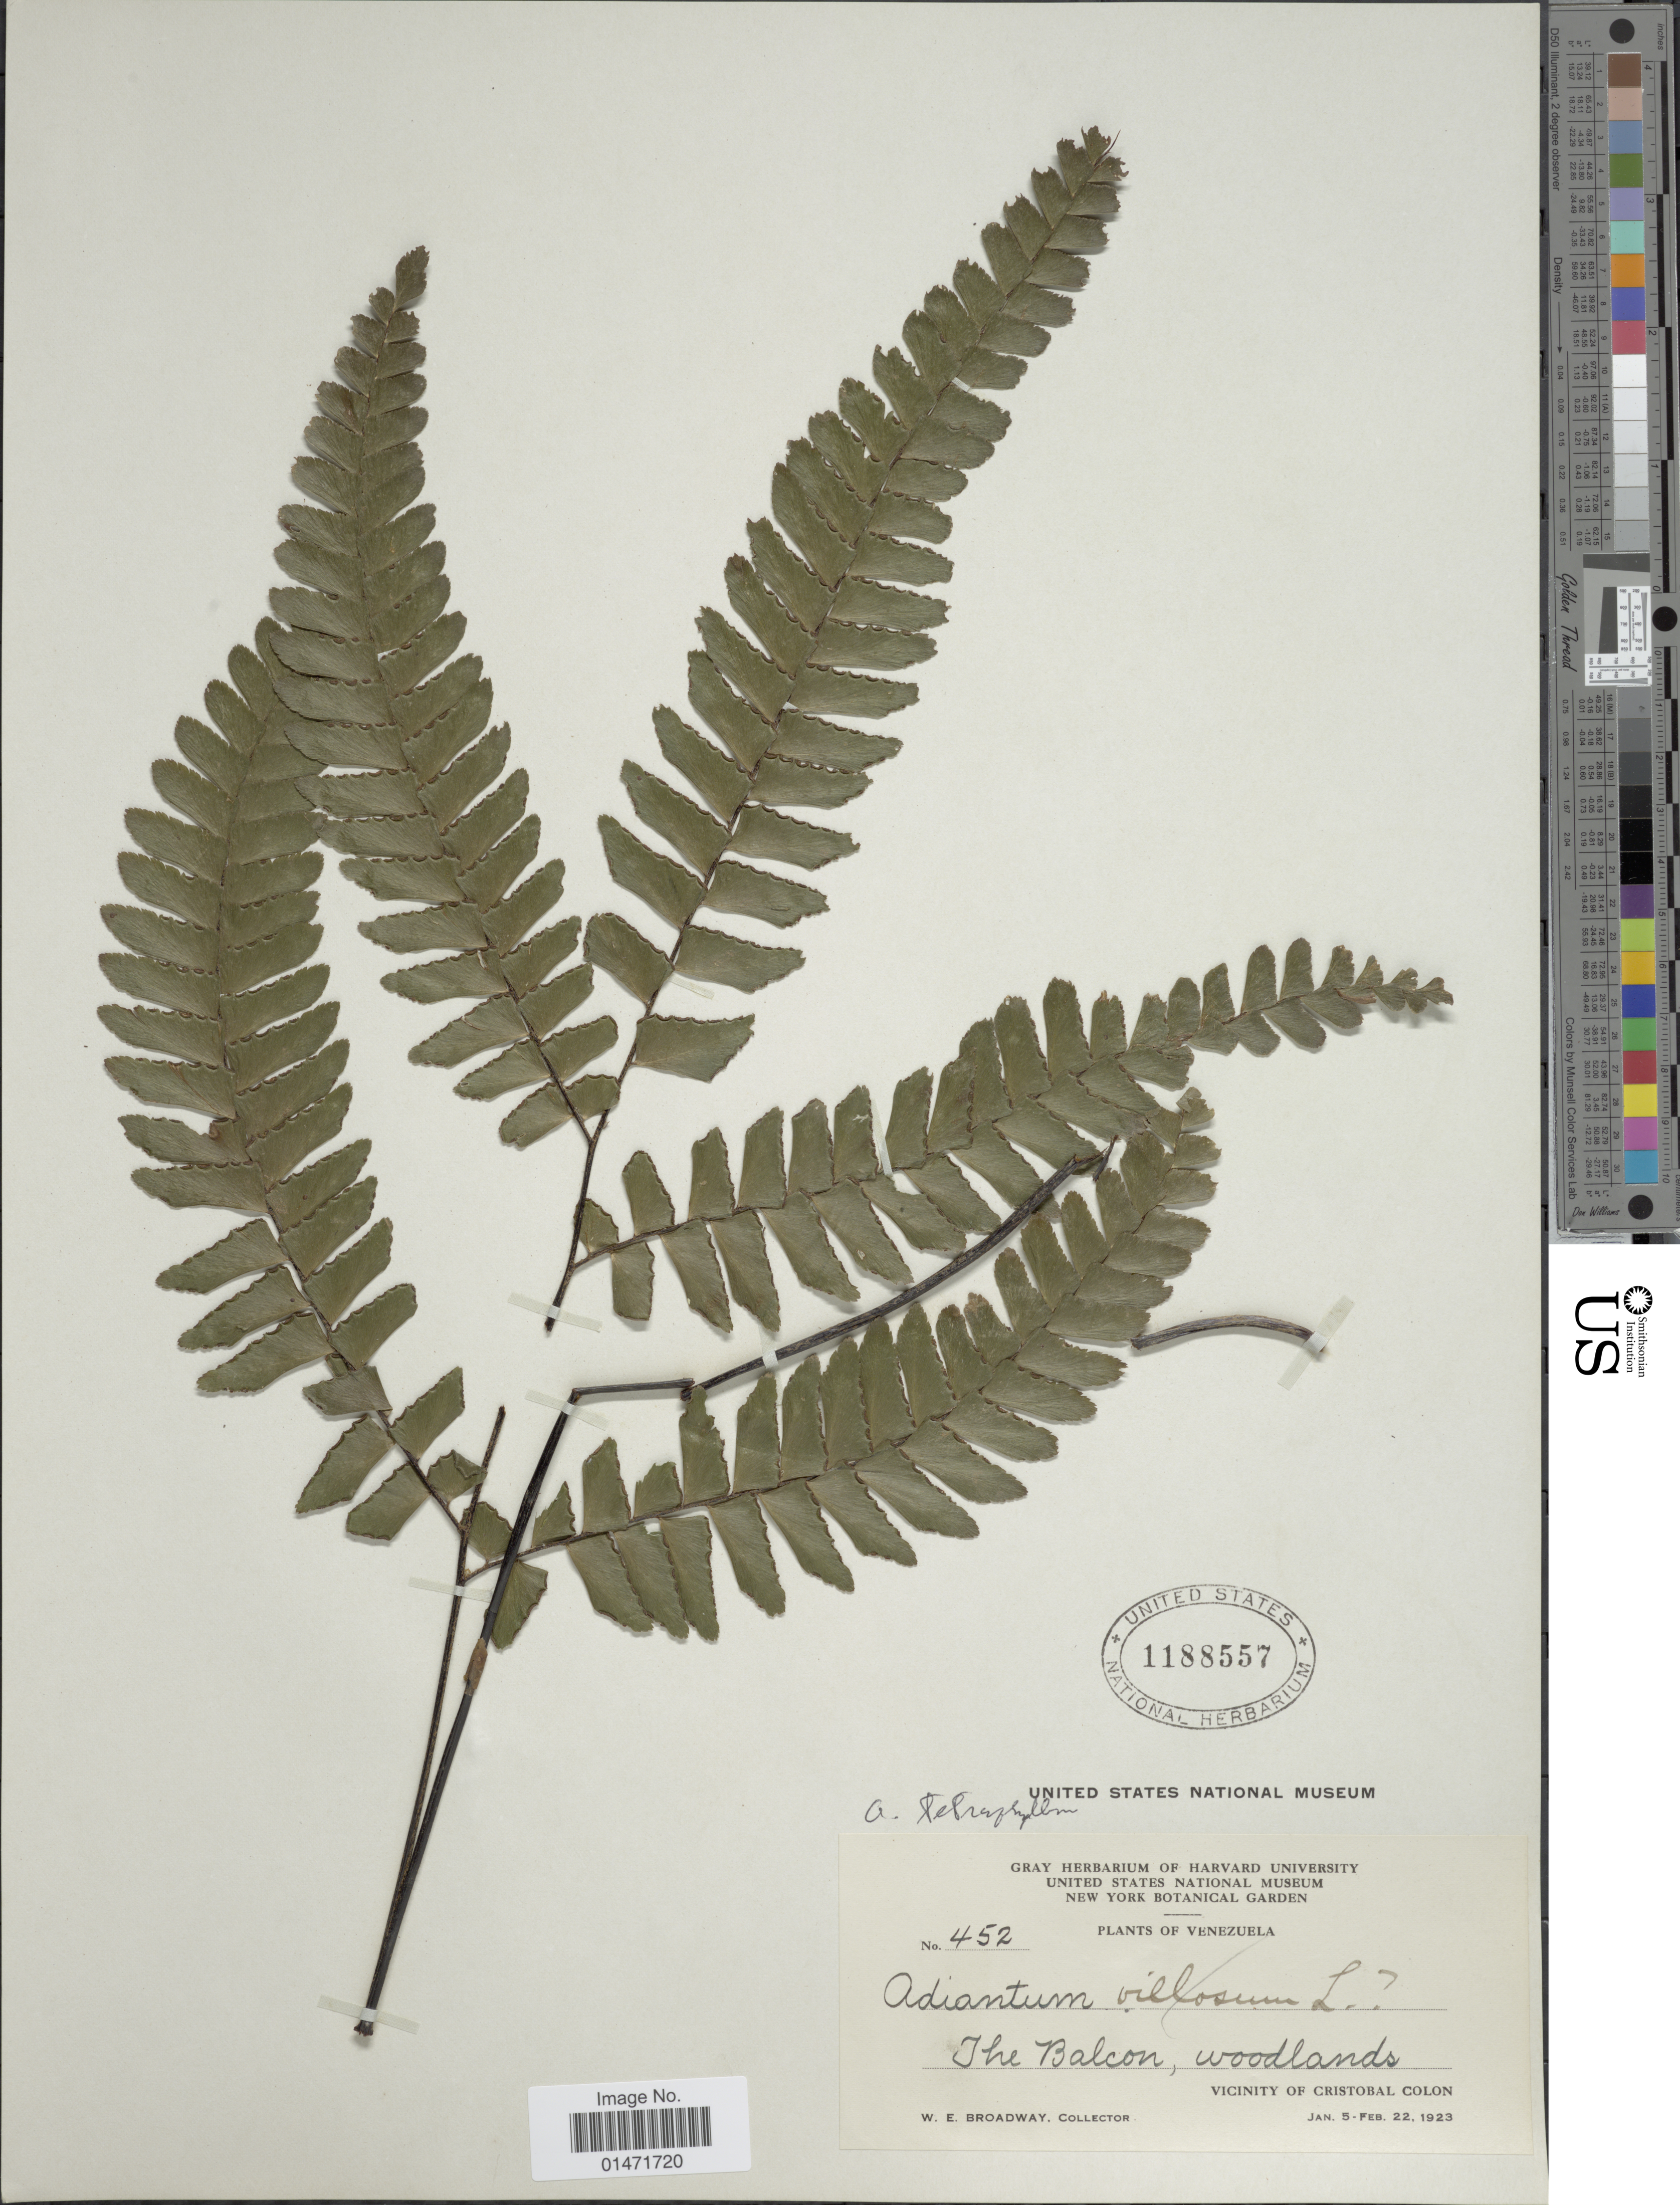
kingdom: Plantae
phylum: Tracheophyta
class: Polypodiopsida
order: Polypodiales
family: Pteridaceae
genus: Adiantum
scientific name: Adiantum tetraphyllum x A. villosum L.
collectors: W. E. Broadway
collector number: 452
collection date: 1923-01-05/1923-02-22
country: Venezuela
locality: The Balcon, woodlands. Vicinity of Cristobal Colon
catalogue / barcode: US 1188557